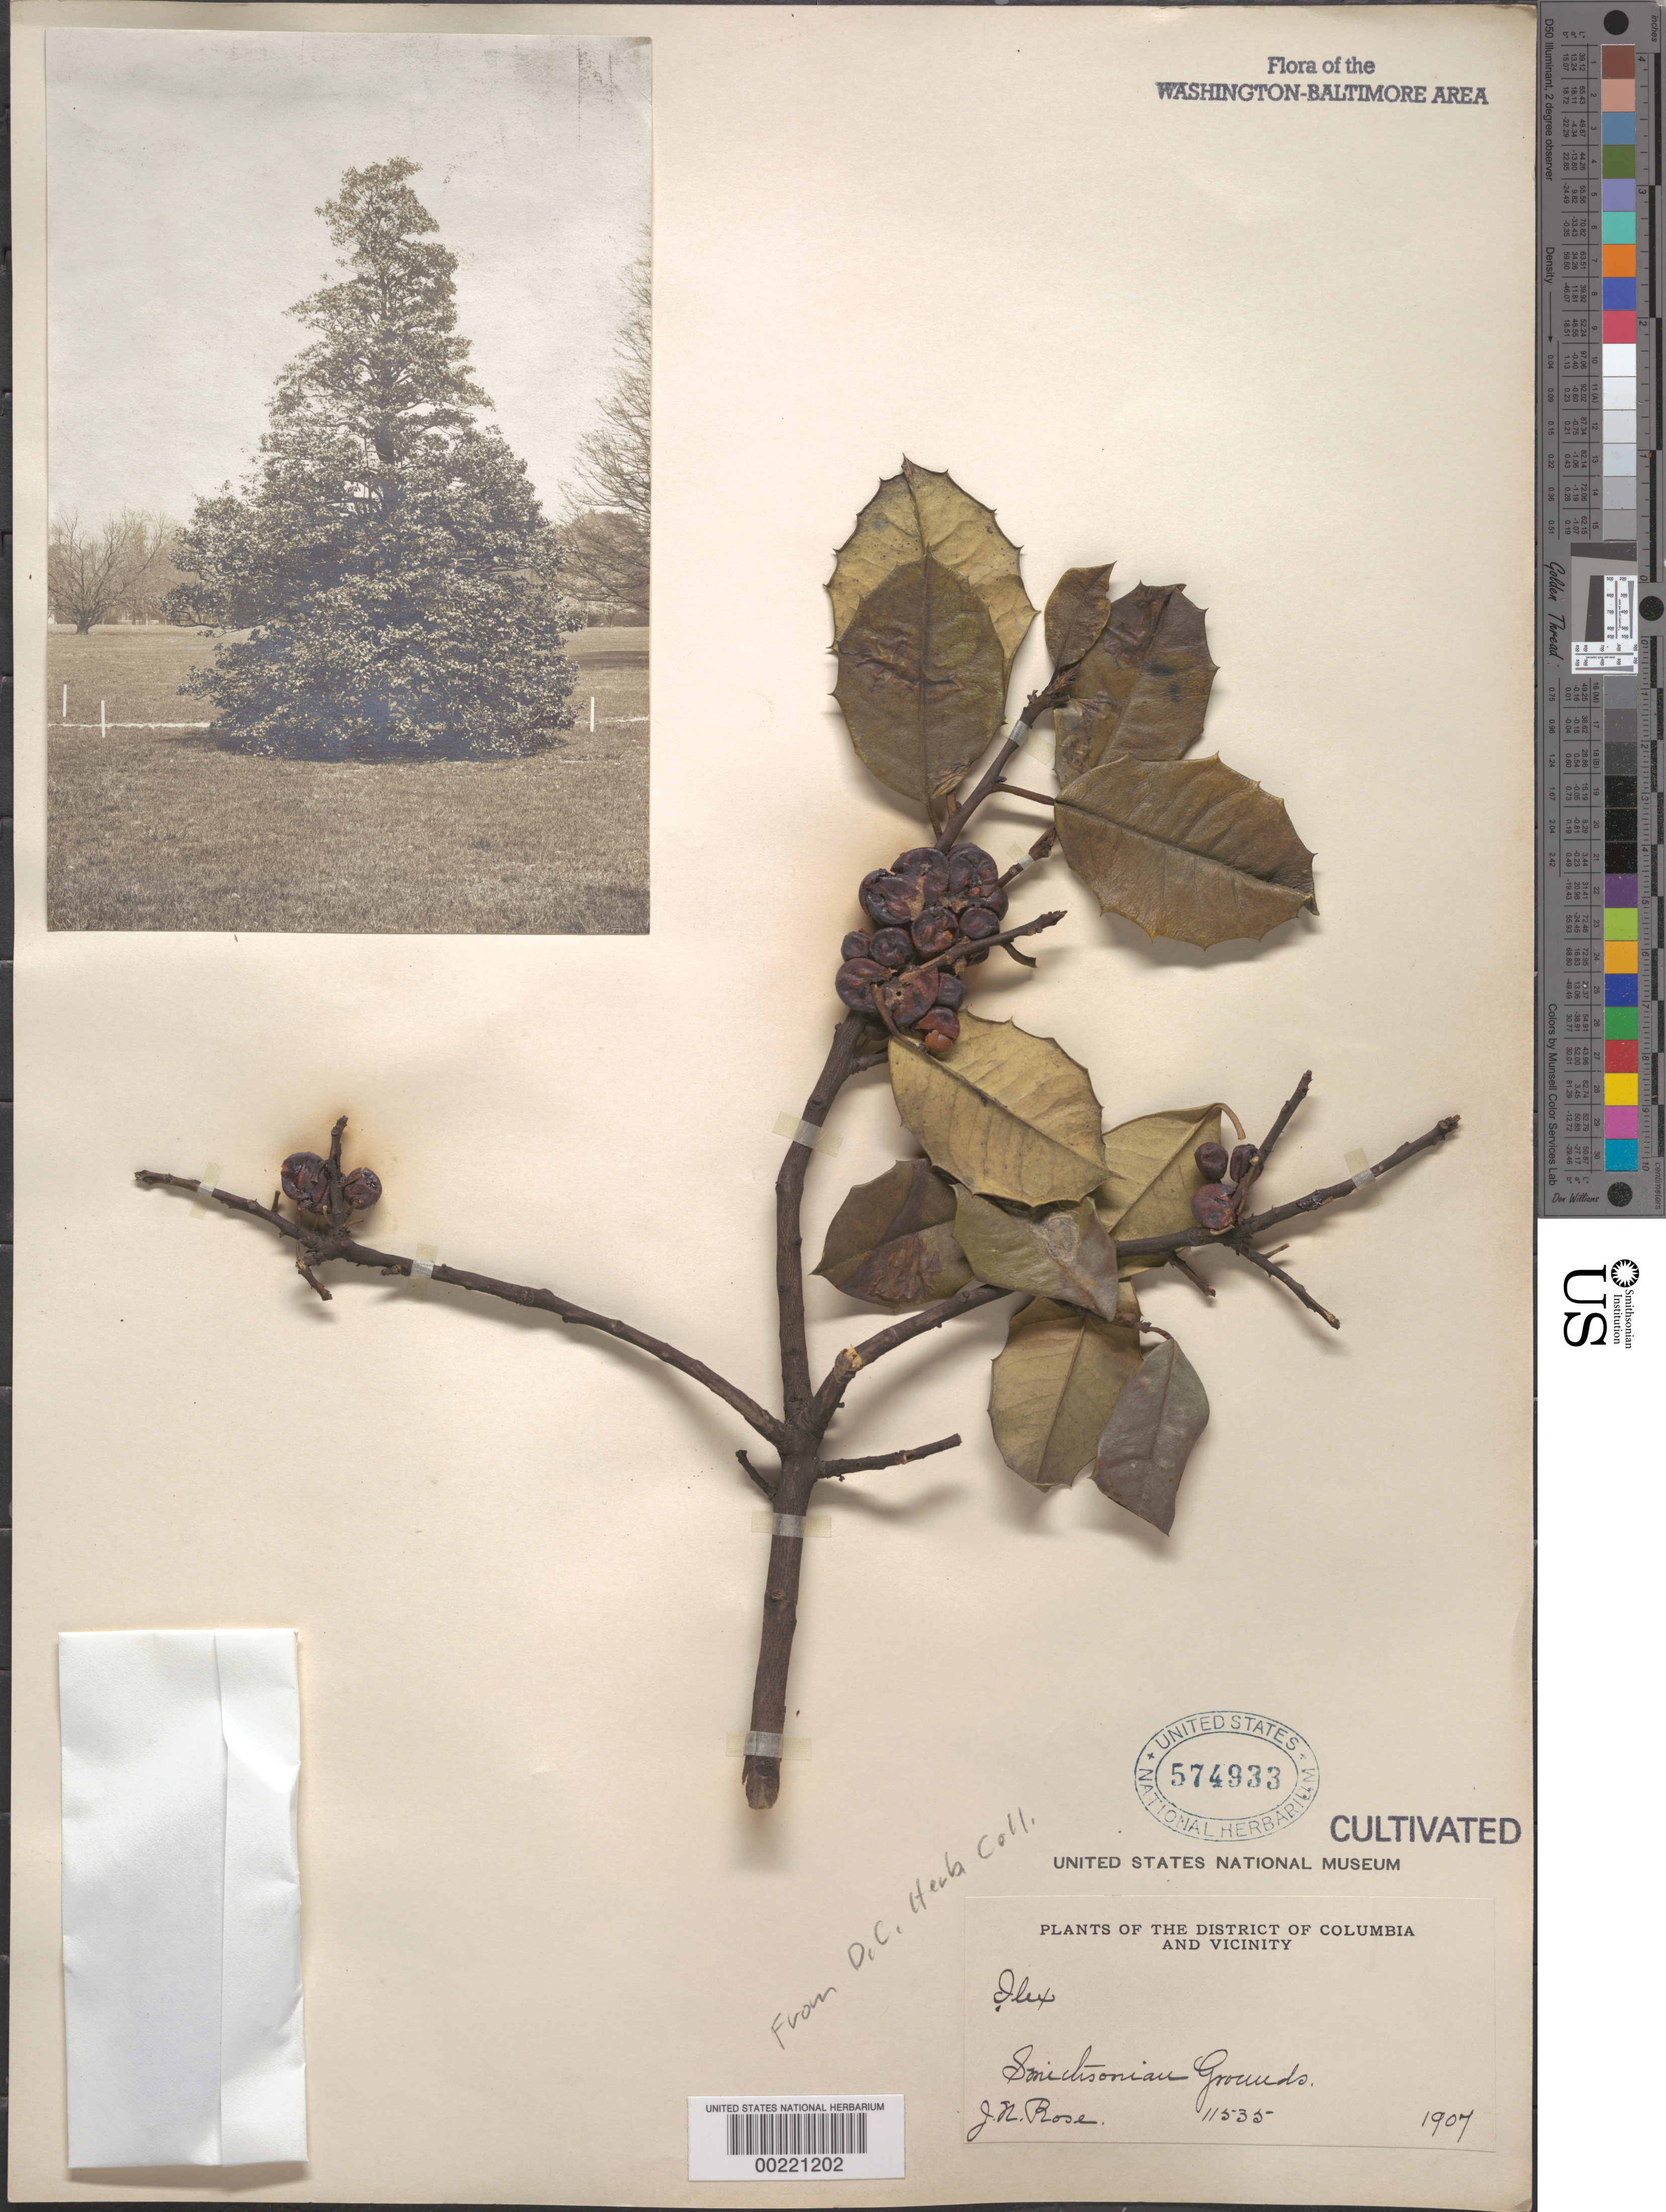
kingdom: Plantae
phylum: Tracheophyta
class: Magnoliopsida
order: Aquifoliales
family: Aquifoliaceae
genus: Ilex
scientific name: Ilex sp.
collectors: J. N. Rose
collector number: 11535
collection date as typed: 1907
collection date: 1907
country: United States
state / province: District of Columbia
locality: Smithsonian grounds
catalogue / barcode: US 574933